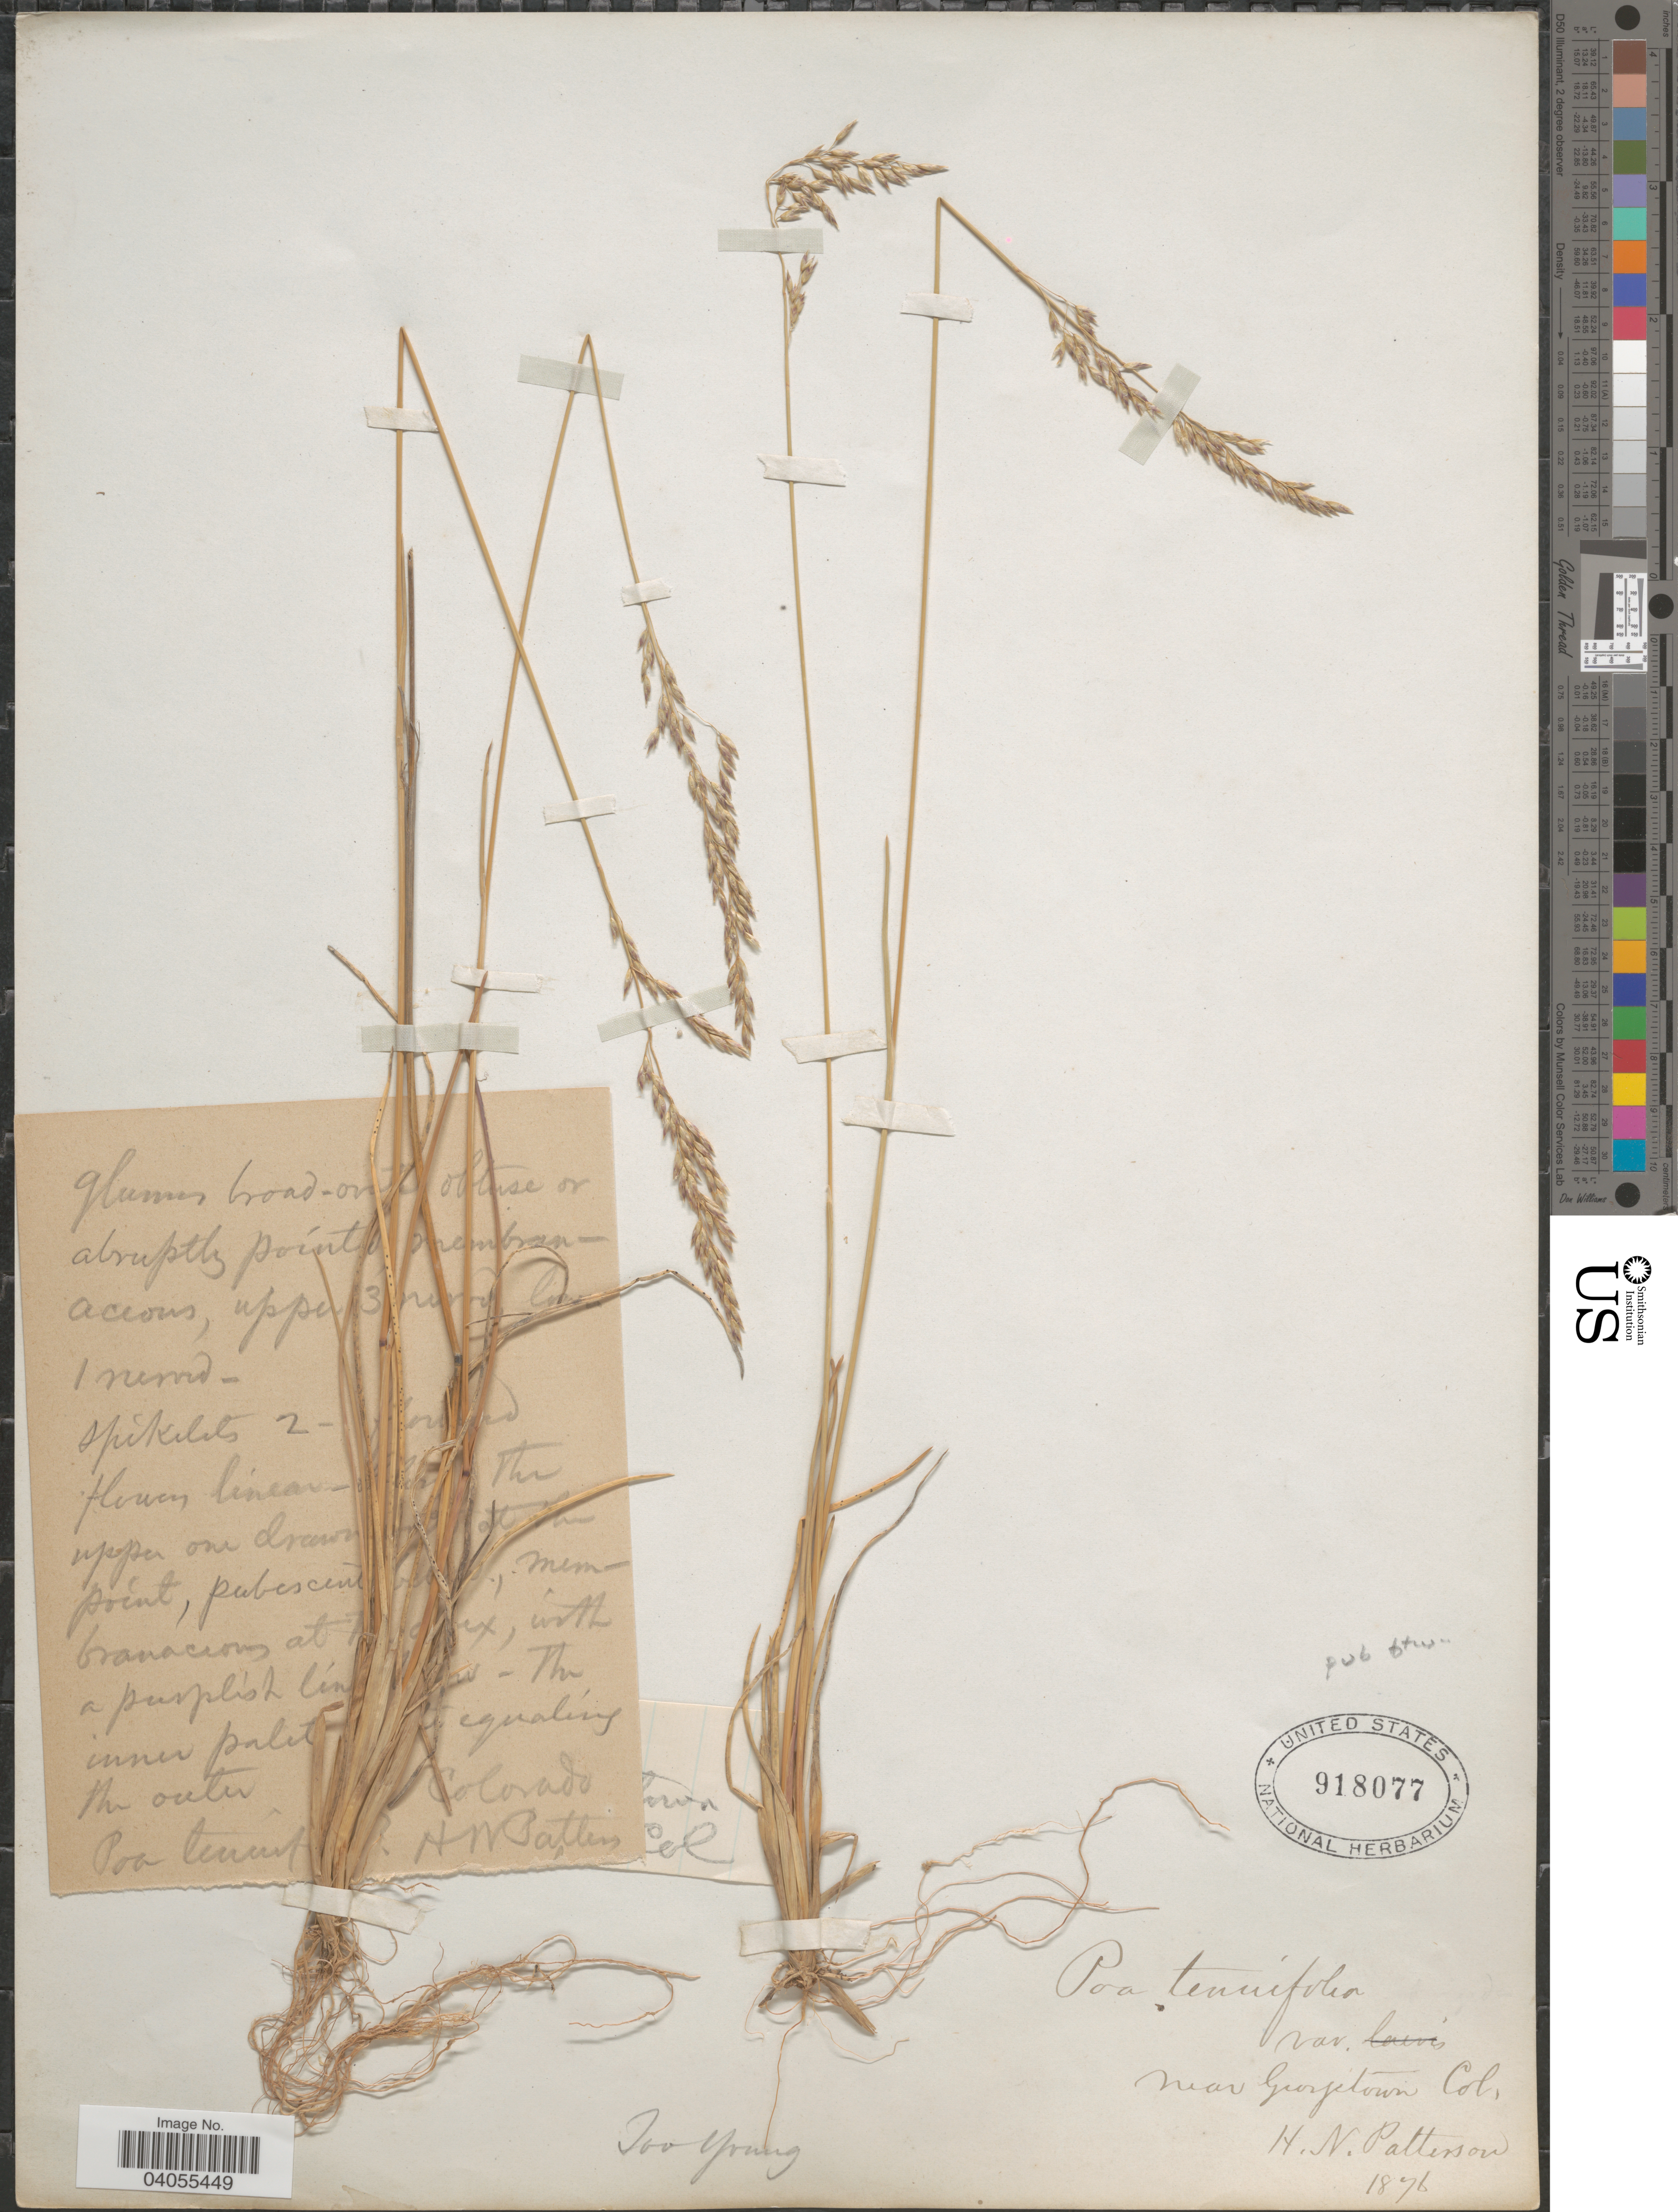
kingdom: Plantae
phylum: Tracheophyta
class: Liliopsida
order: Poales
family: Poaceae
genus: Poa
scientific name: Poa arida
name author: Vasey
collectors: H. N. Patterson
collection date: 1876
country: United States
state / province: Colorado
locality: Near Georgetown.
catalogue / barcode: US 918077